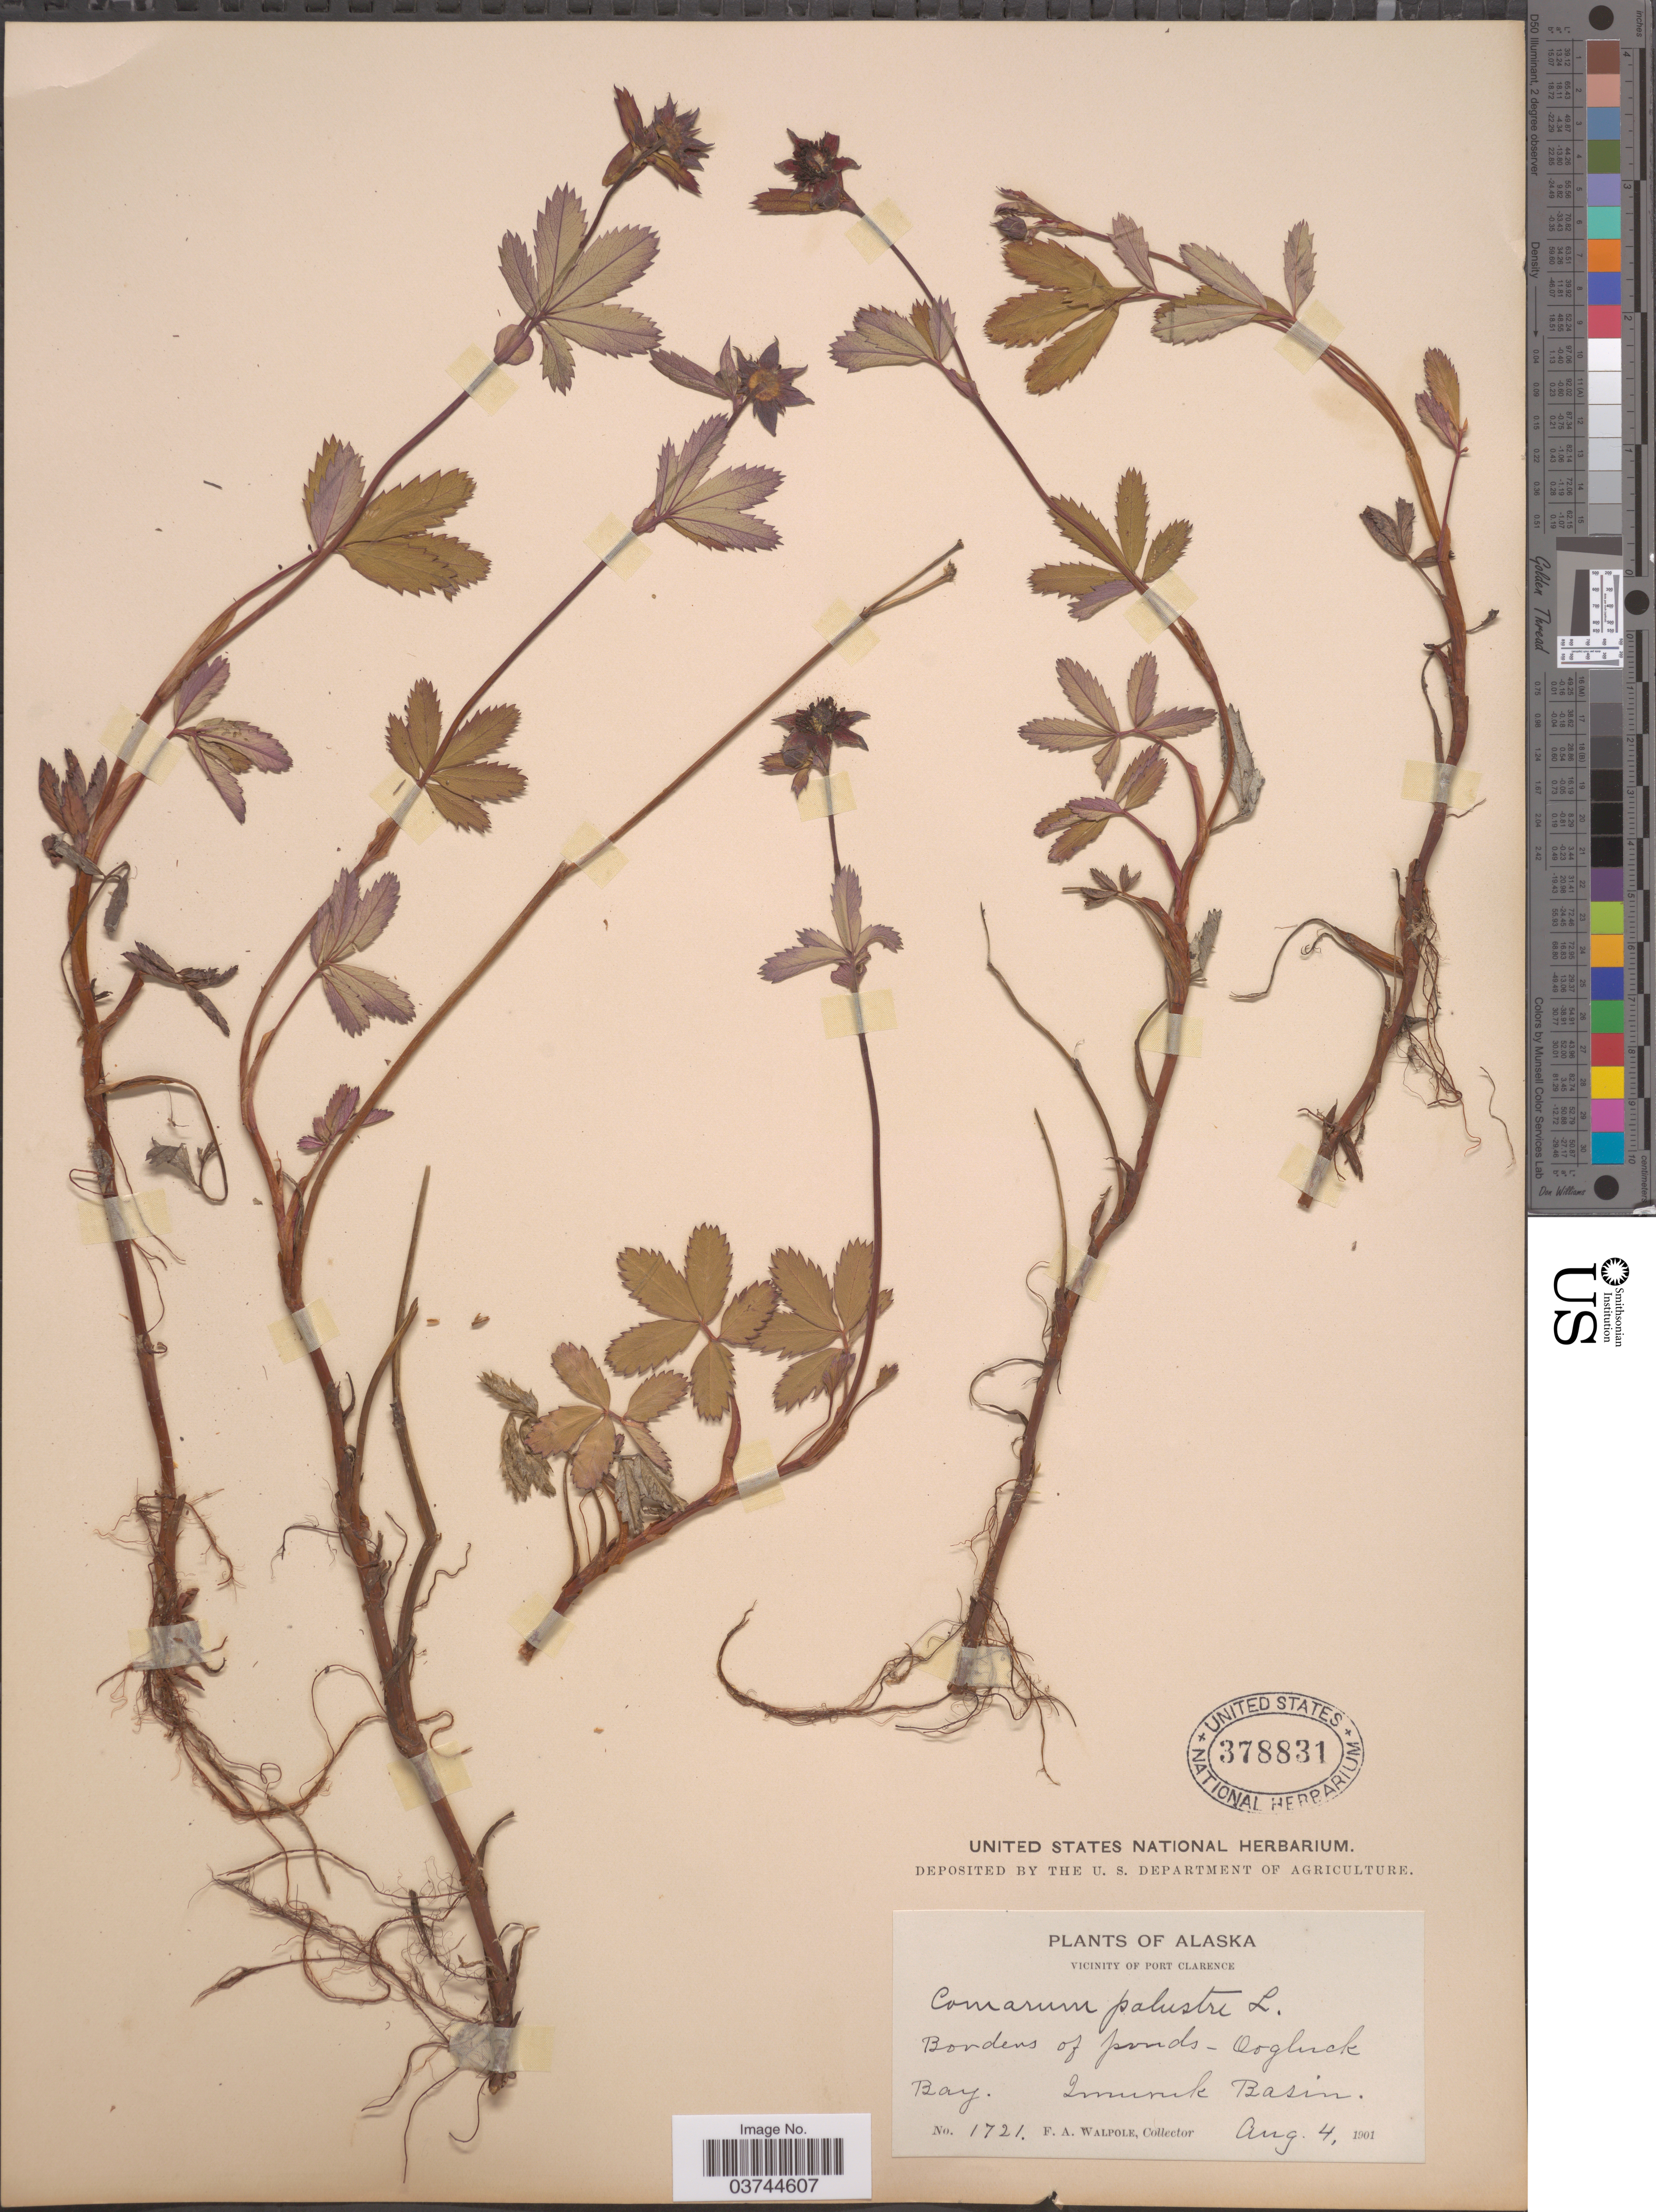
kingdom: Plantae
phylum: Tracheophyta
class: Magnoliopsida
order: Rosales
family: Rosaceae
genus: Comarum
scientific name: Comarum palustre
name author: L.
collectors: F. Walpole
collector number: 1721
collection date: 1901-08-04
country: United States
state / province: Alaska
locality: Vicinity of Port Clarence. Borders of ponds- Oogluck Bay. Imuruk Basin.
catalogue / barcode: US 378831